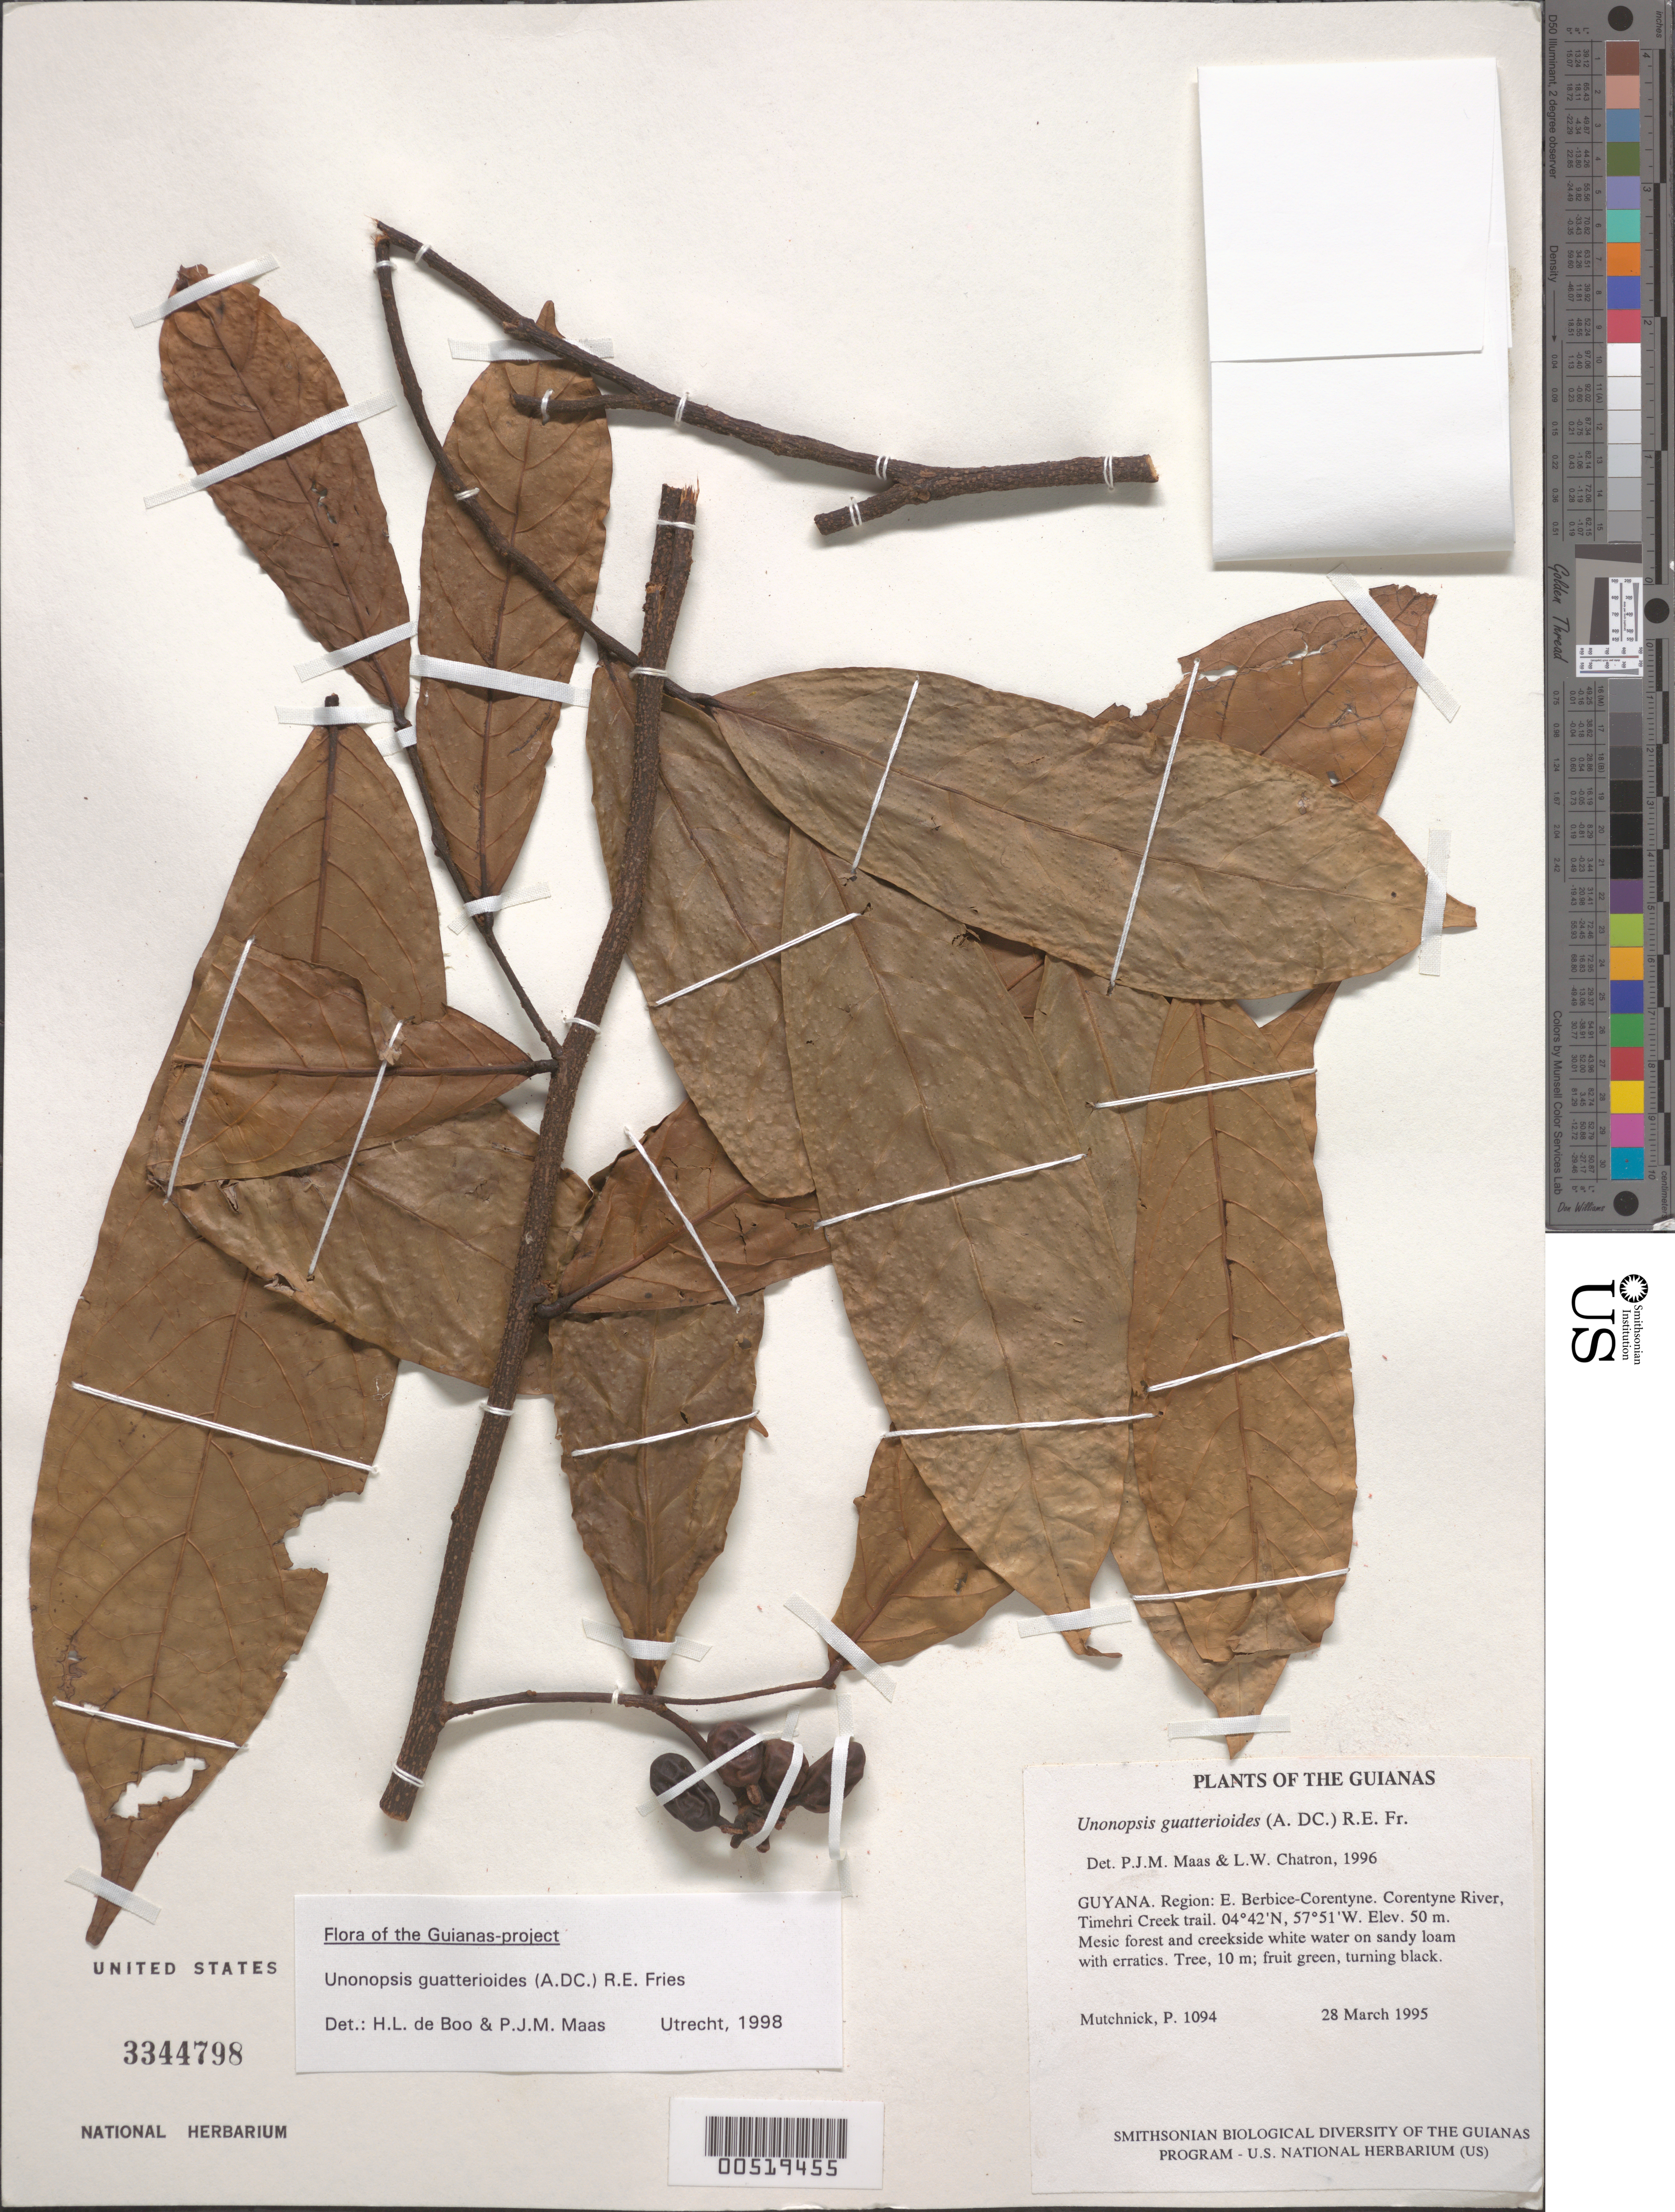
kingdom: Plantae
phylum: Tracheophyta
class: Magnoliopsida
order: Magnoliales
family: Annonaceae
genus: Unonopsis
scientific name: Unonopsis guatterioides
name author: (A. DC.) R.E. Fr.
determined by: Maas, P. J.; Chatrou, L. W.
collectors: P. Mutchnick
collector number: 1094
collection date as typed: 28 March 1995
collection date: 1995-03-28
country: Guyana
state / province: E. Berbice-Corentyne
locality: Corentyne River, Timehri Creek trail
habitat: Mesic forest and creekside white water on sandy loam with erratics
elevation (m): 50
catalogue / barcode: US 3344798